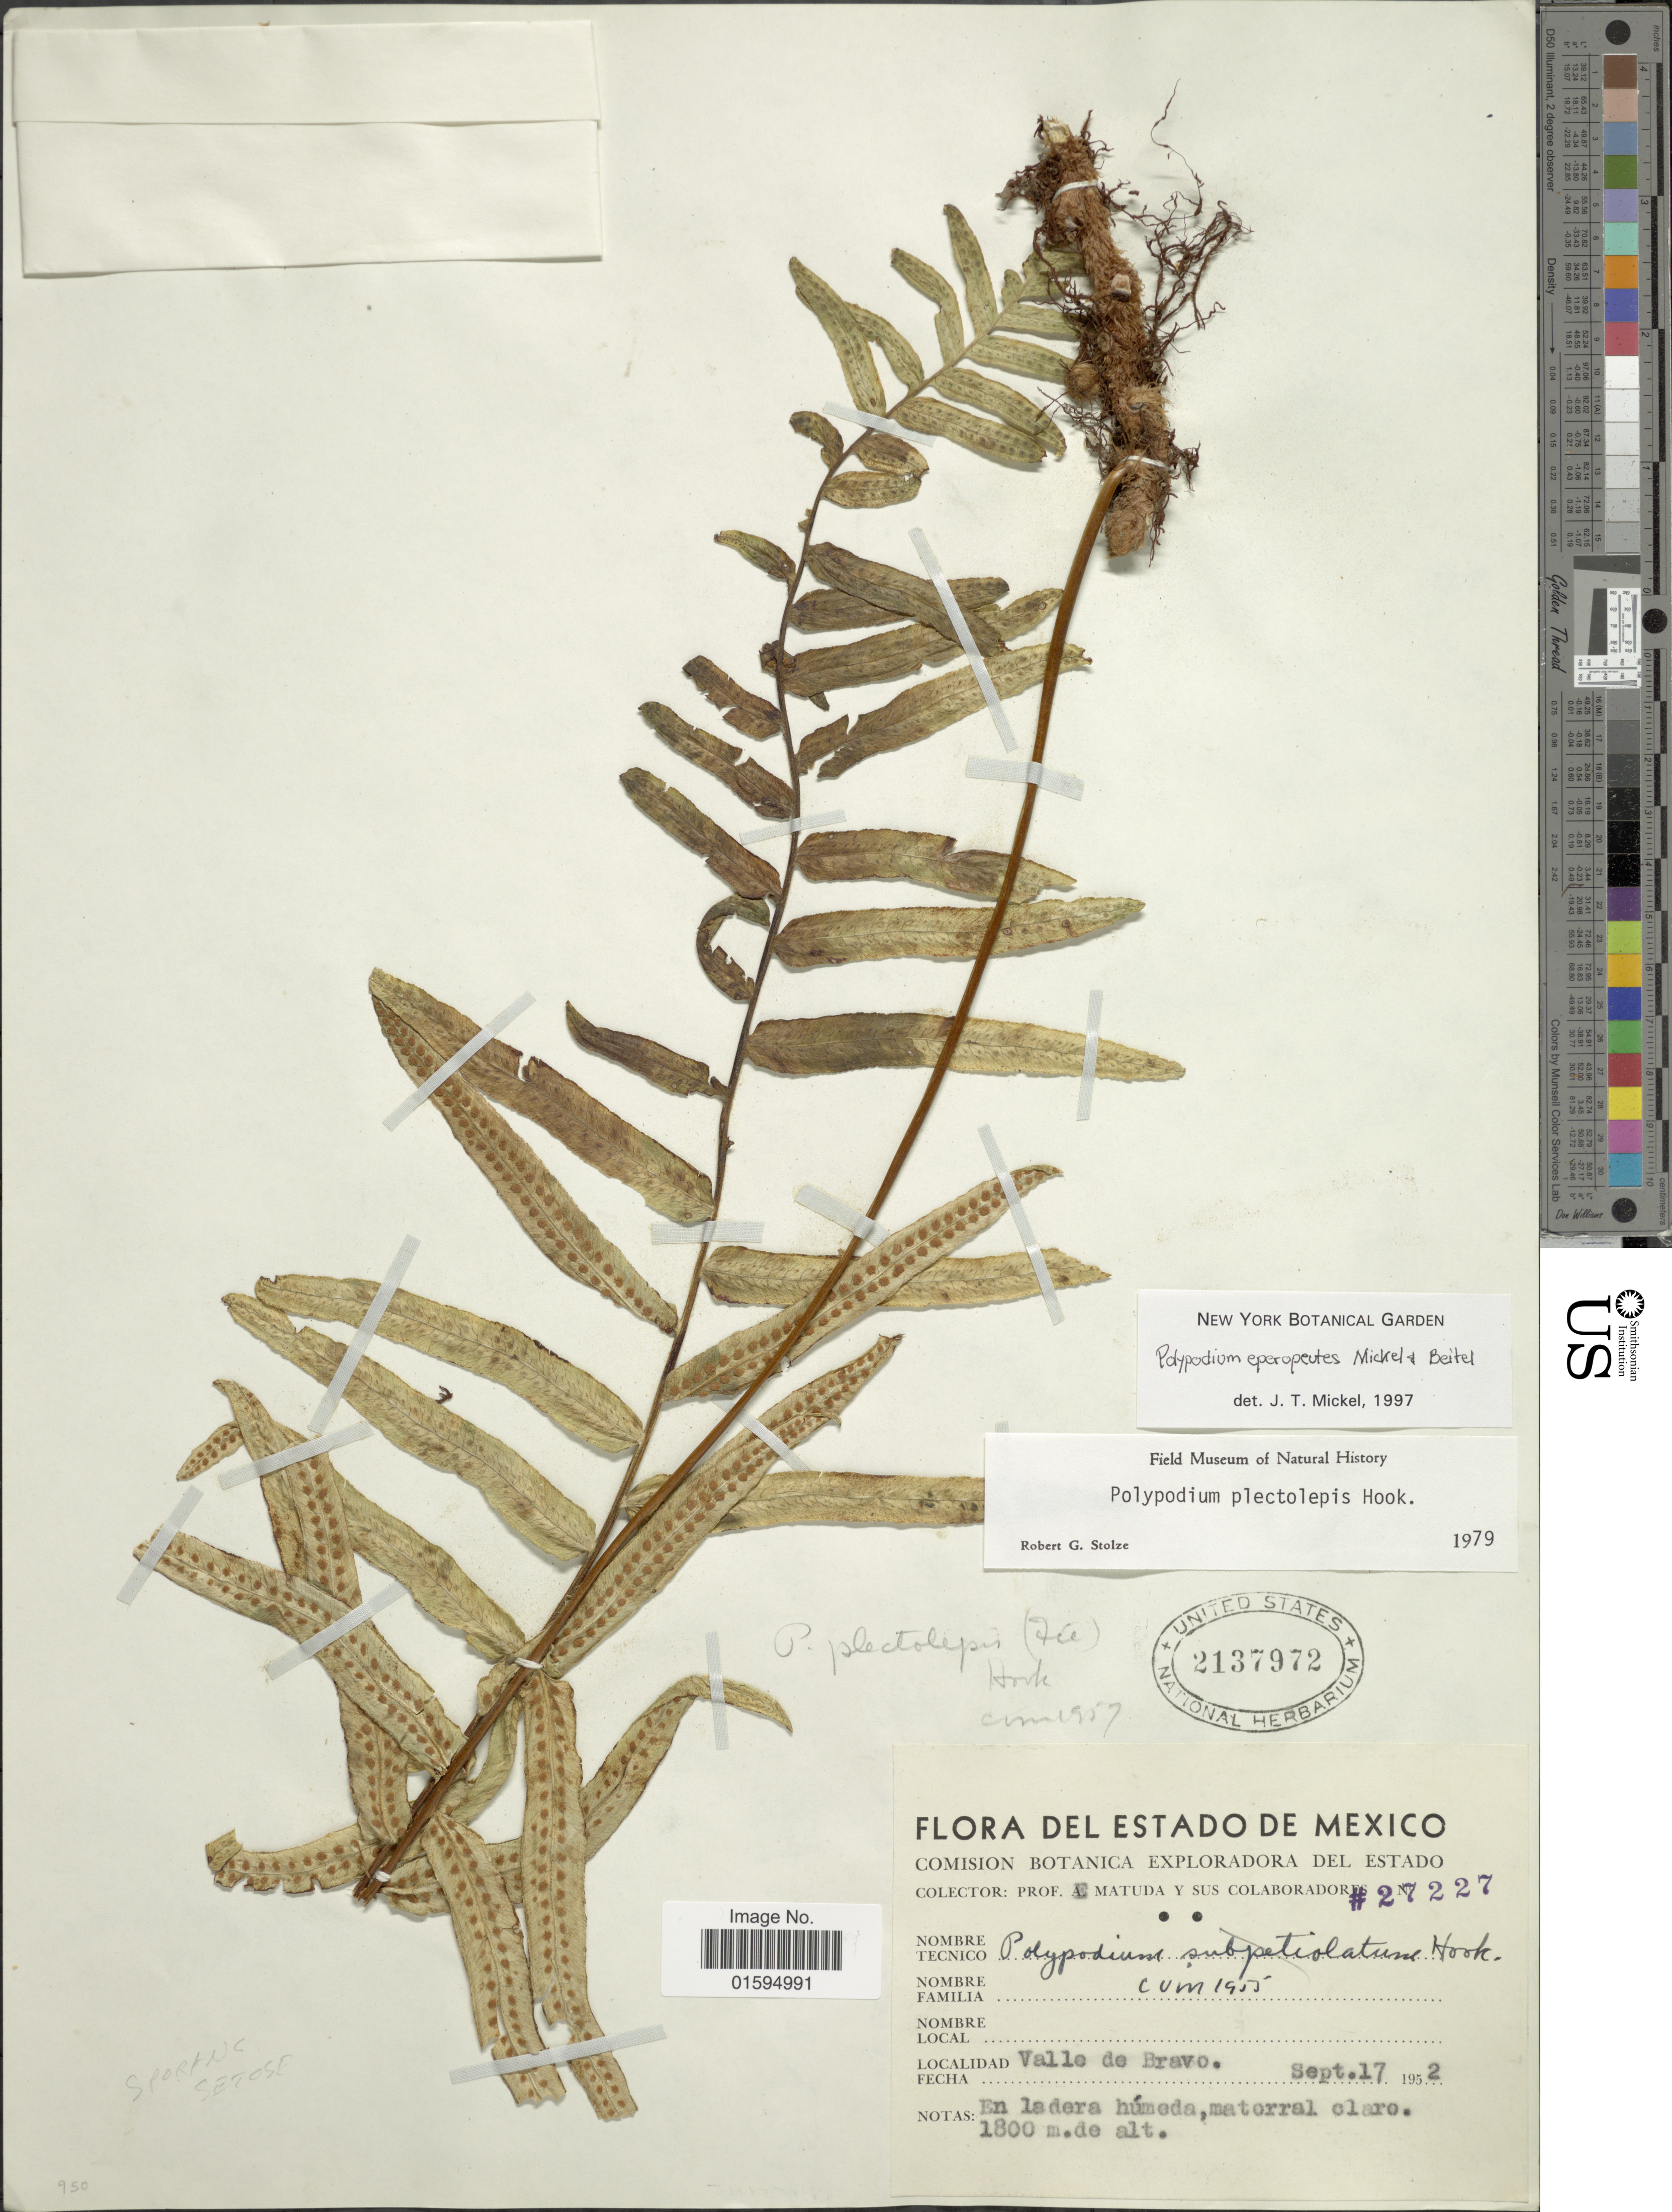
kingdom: Plantae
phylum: Tracheophyta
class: Polypodiopsida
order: Polypodiales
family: Polypodiaceae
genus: Polypodium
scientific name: Polypodium eperopeutes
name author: Mickel & Beitel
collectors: E. Matuda & Sus Colaboradores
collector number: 27227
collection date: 1952-09-17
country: Mexico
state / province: México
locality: Valle de Bravo.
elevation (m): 1800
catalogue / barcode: US 2137972